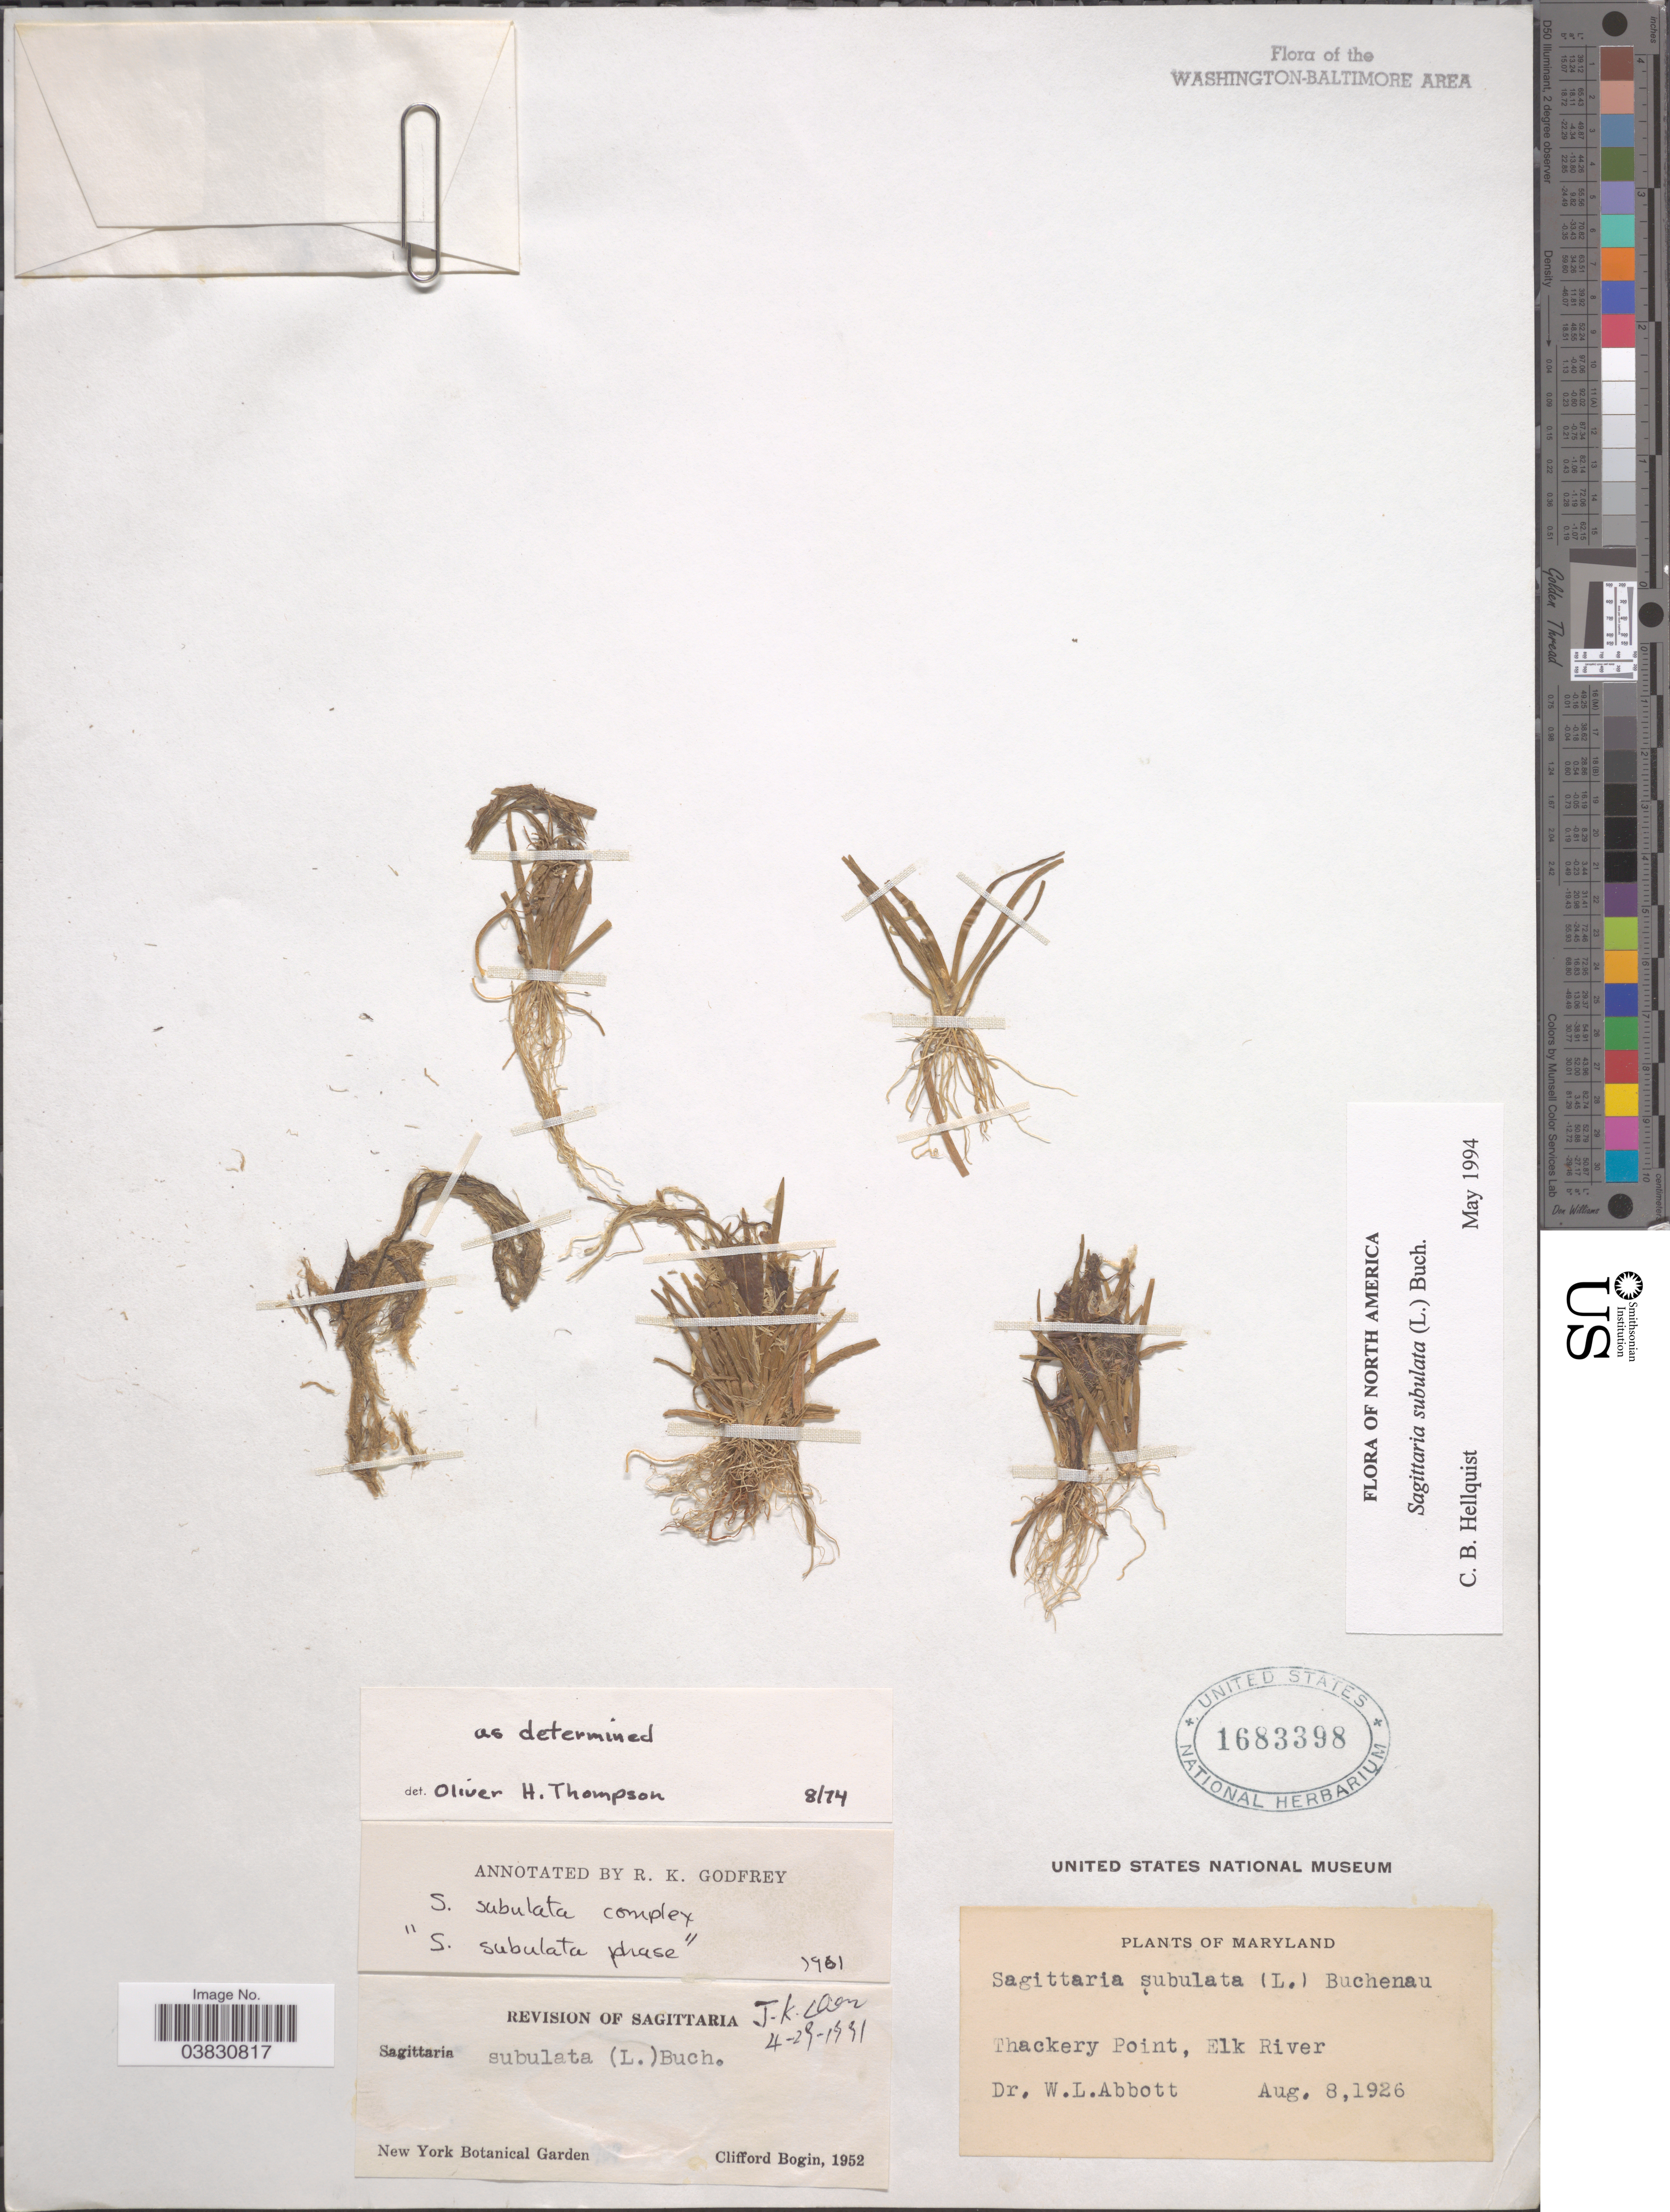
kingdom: Plantae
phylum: Tracheophyta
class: Liliopsida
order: Alismatales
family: Alismataceae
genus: Sagittaria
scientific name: Sagittaria subulata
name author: (L.) Buchenau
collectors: W. L. Abbott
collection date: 1926-08-08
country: United States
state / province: Maryland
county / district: Cecil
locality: Thackery Point, Elk River.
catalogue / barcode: US 1683398